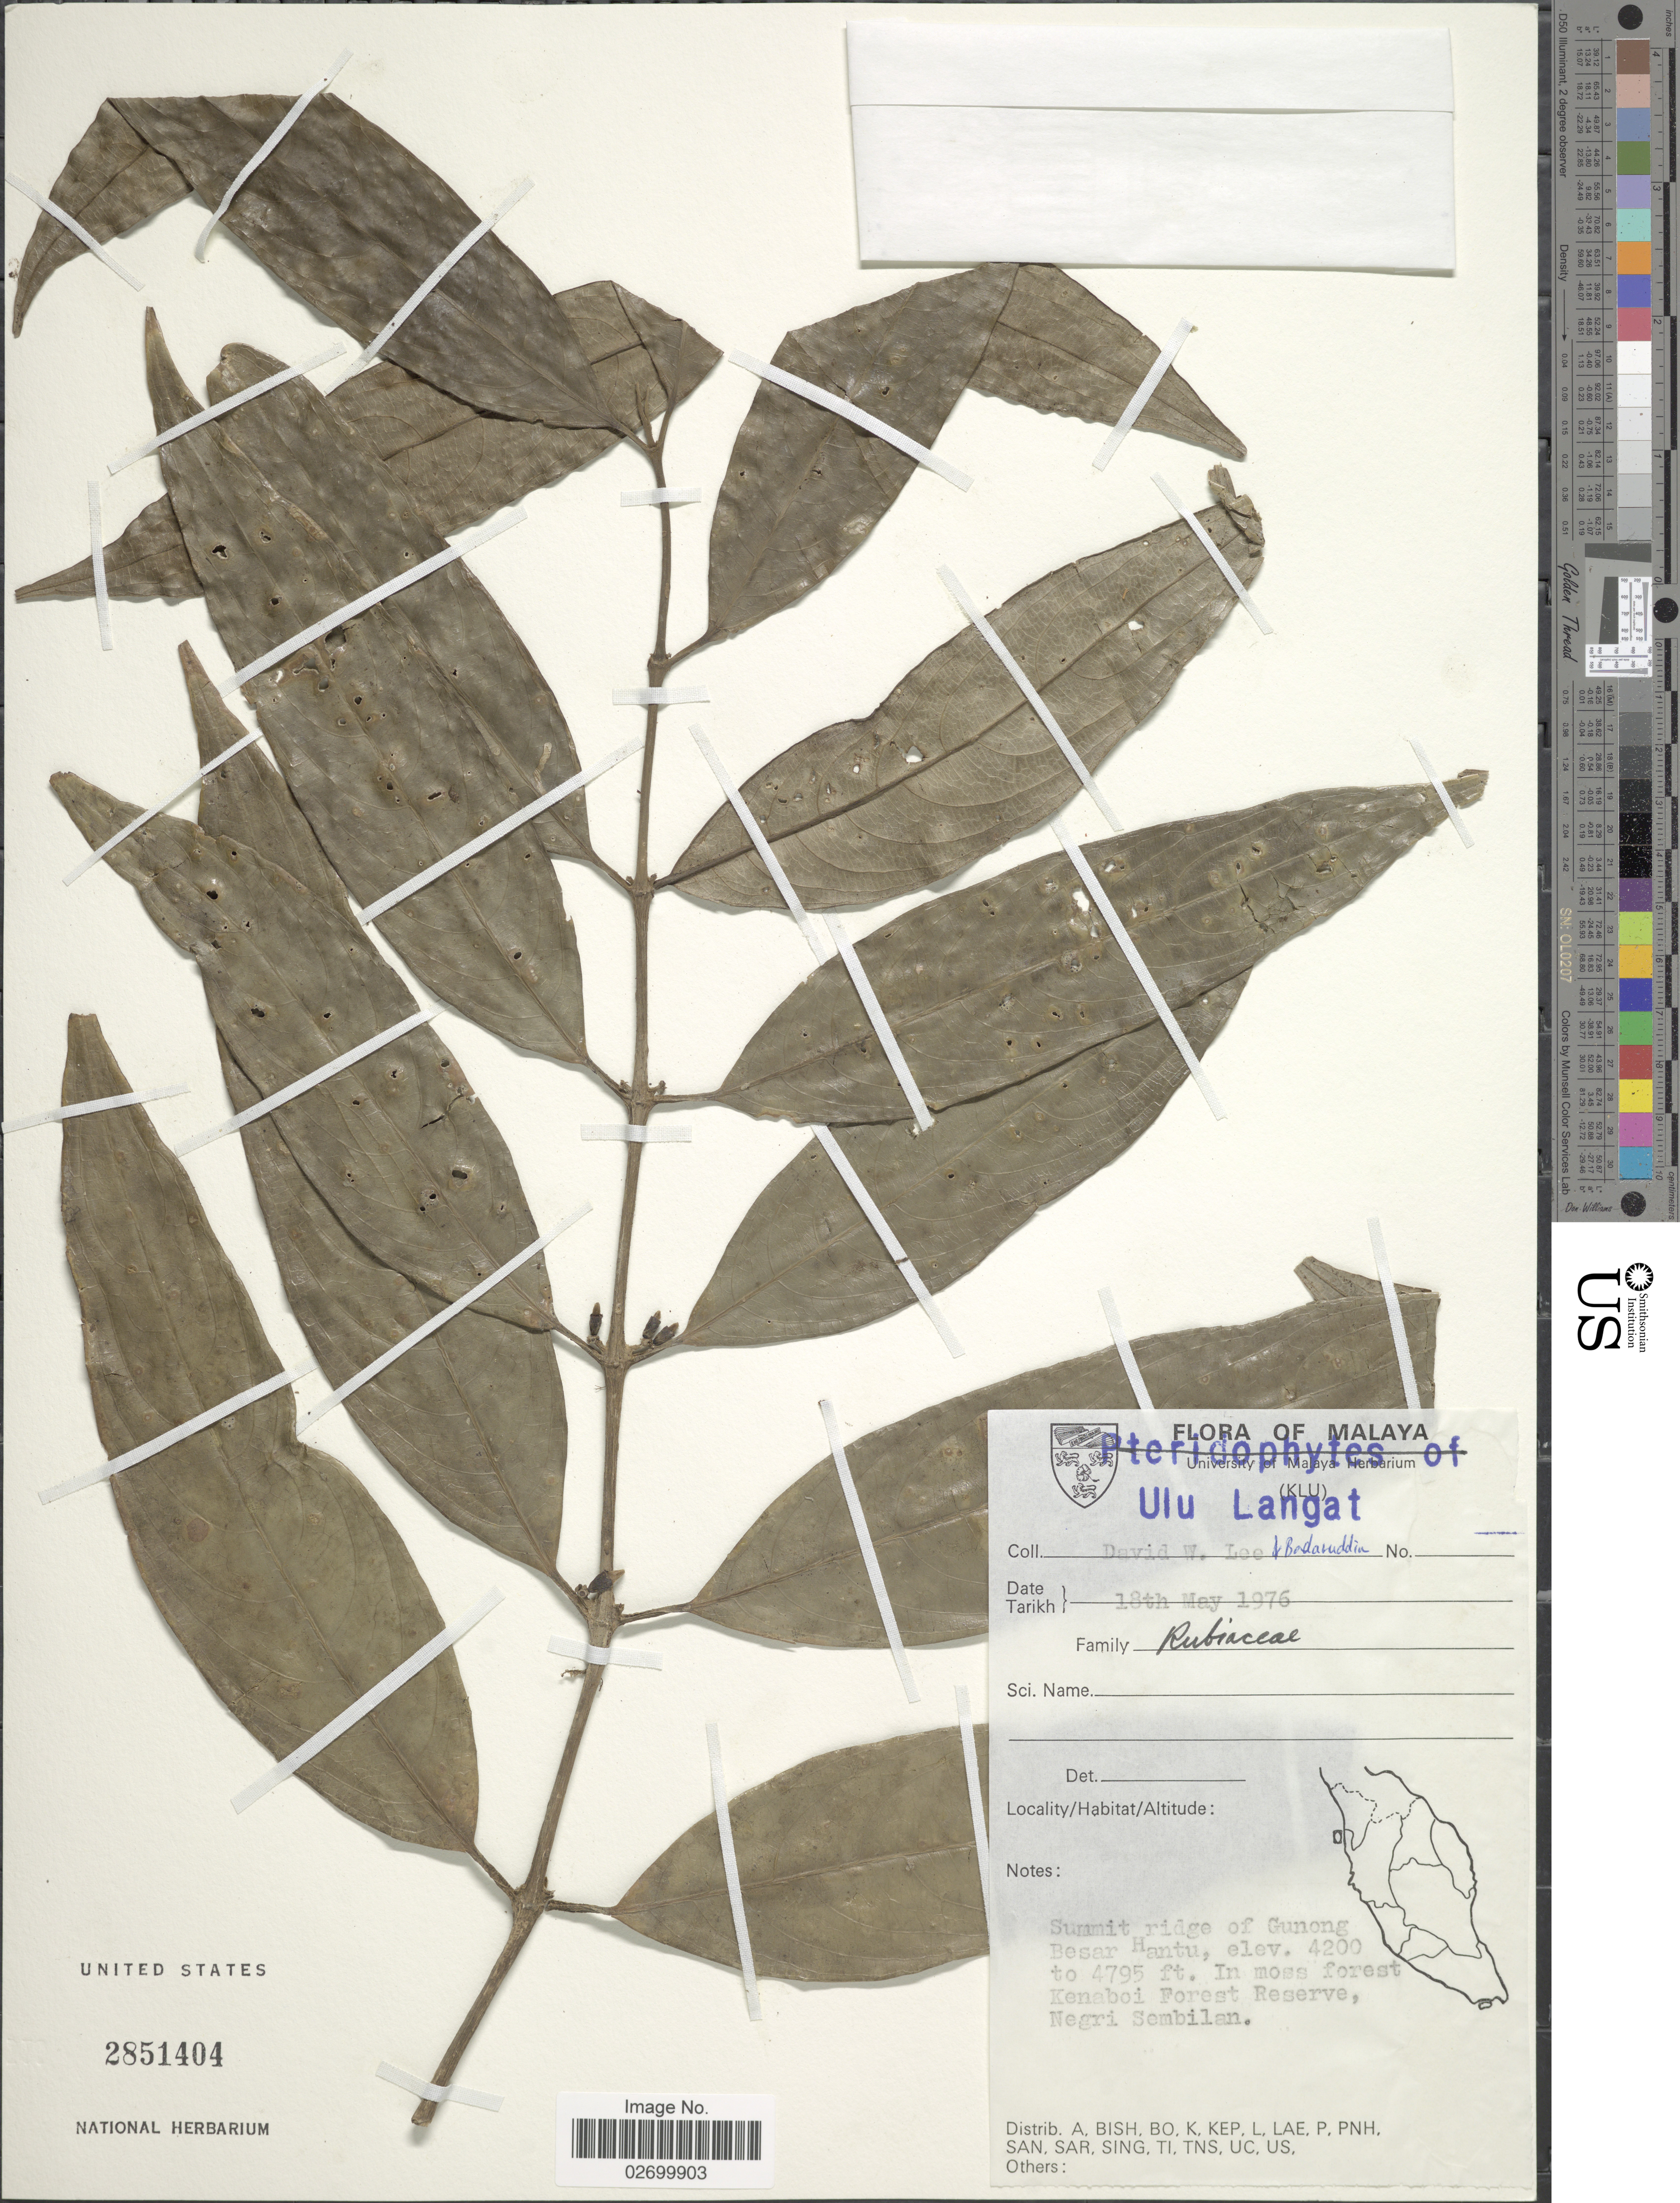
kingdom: Plantae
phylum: Tracheophyta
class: Magnoliopsida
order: Gentianales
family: Rubiaceae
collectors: D. Lee & -. Badaruddin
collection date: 1976-05-18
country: Malaysia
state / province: Negeri Sembilan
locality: Malaya. Summit ridge of Gunong Besar Hantu. Kenaboi Forest Reserve, Negri Sembilan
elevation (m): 1280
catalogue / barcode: US 2851404